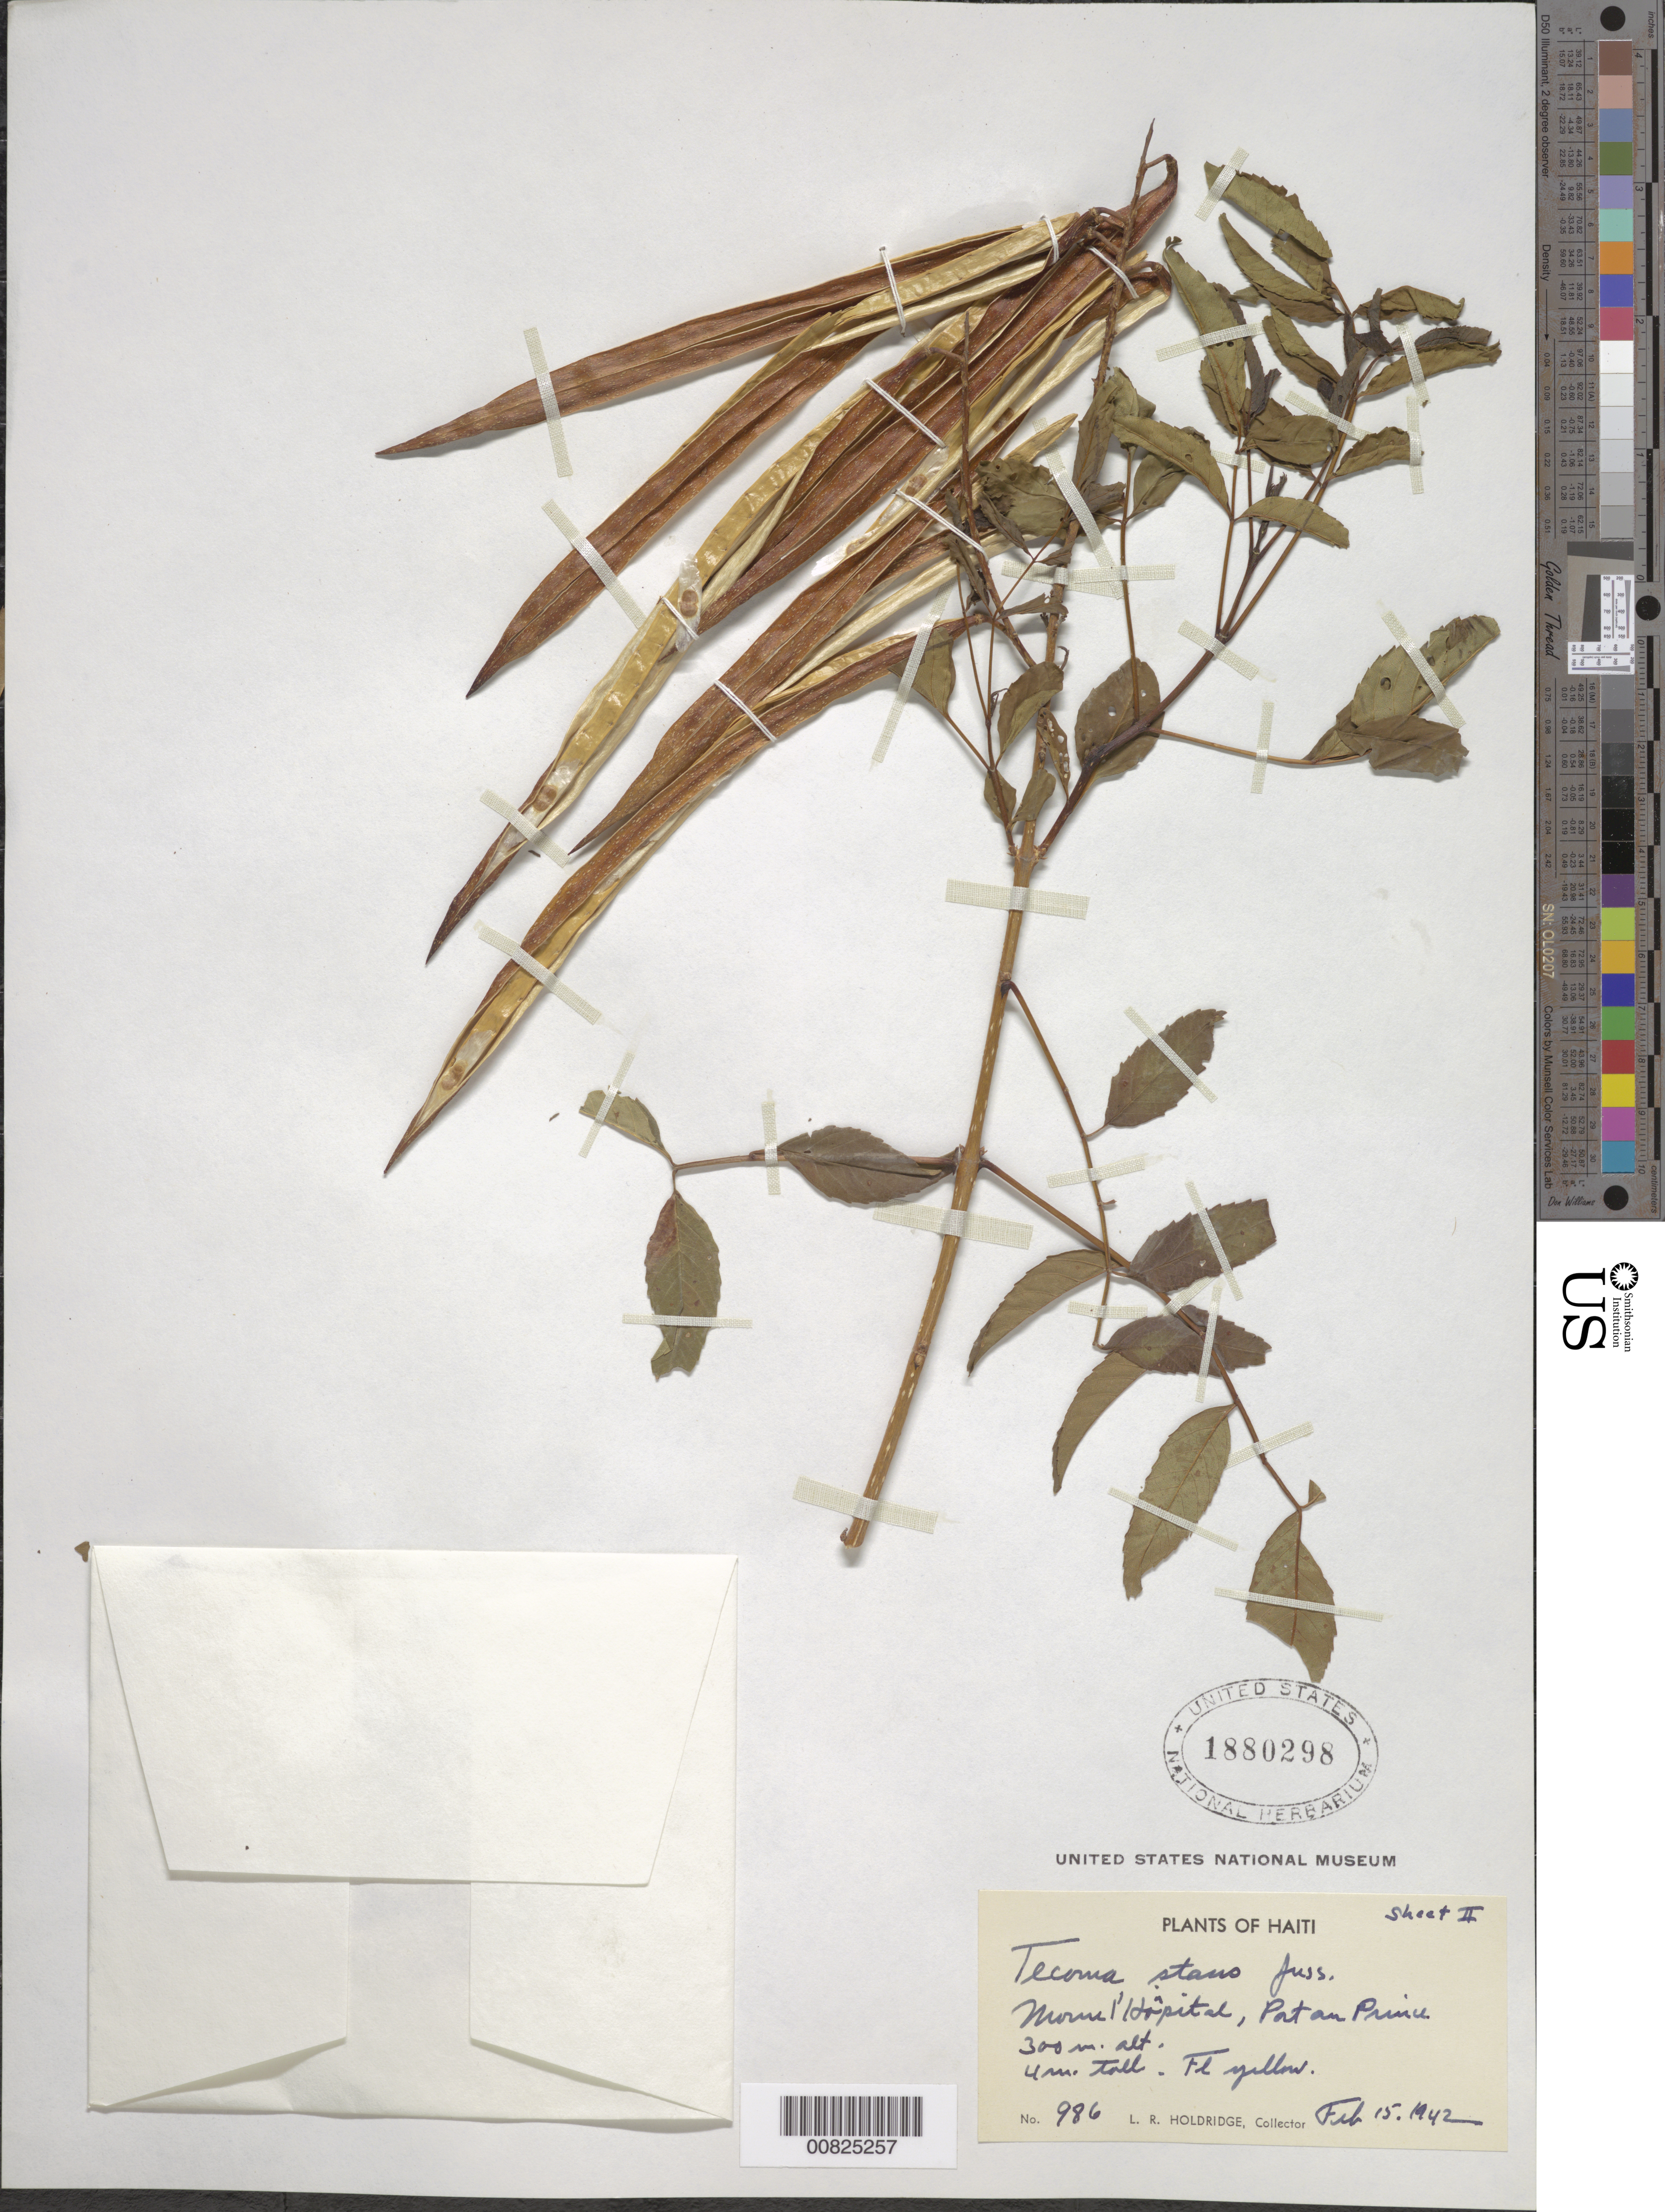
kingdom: Plantae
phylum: Tracheophyta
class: Magnoliopsida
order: Lamiales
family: Bignoniaceae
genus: Tecoma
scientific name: Tecoma stans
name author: (L.) Juss. ex Kunth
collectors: L. Holdridge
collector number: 986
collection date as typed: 15 Feb 1942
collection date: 1942-02-15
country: Haiti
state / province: Ouest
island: Hispaniola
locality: Port-au-Prince, Morne l'Hôpital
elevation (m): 300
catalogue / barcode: US 1880298